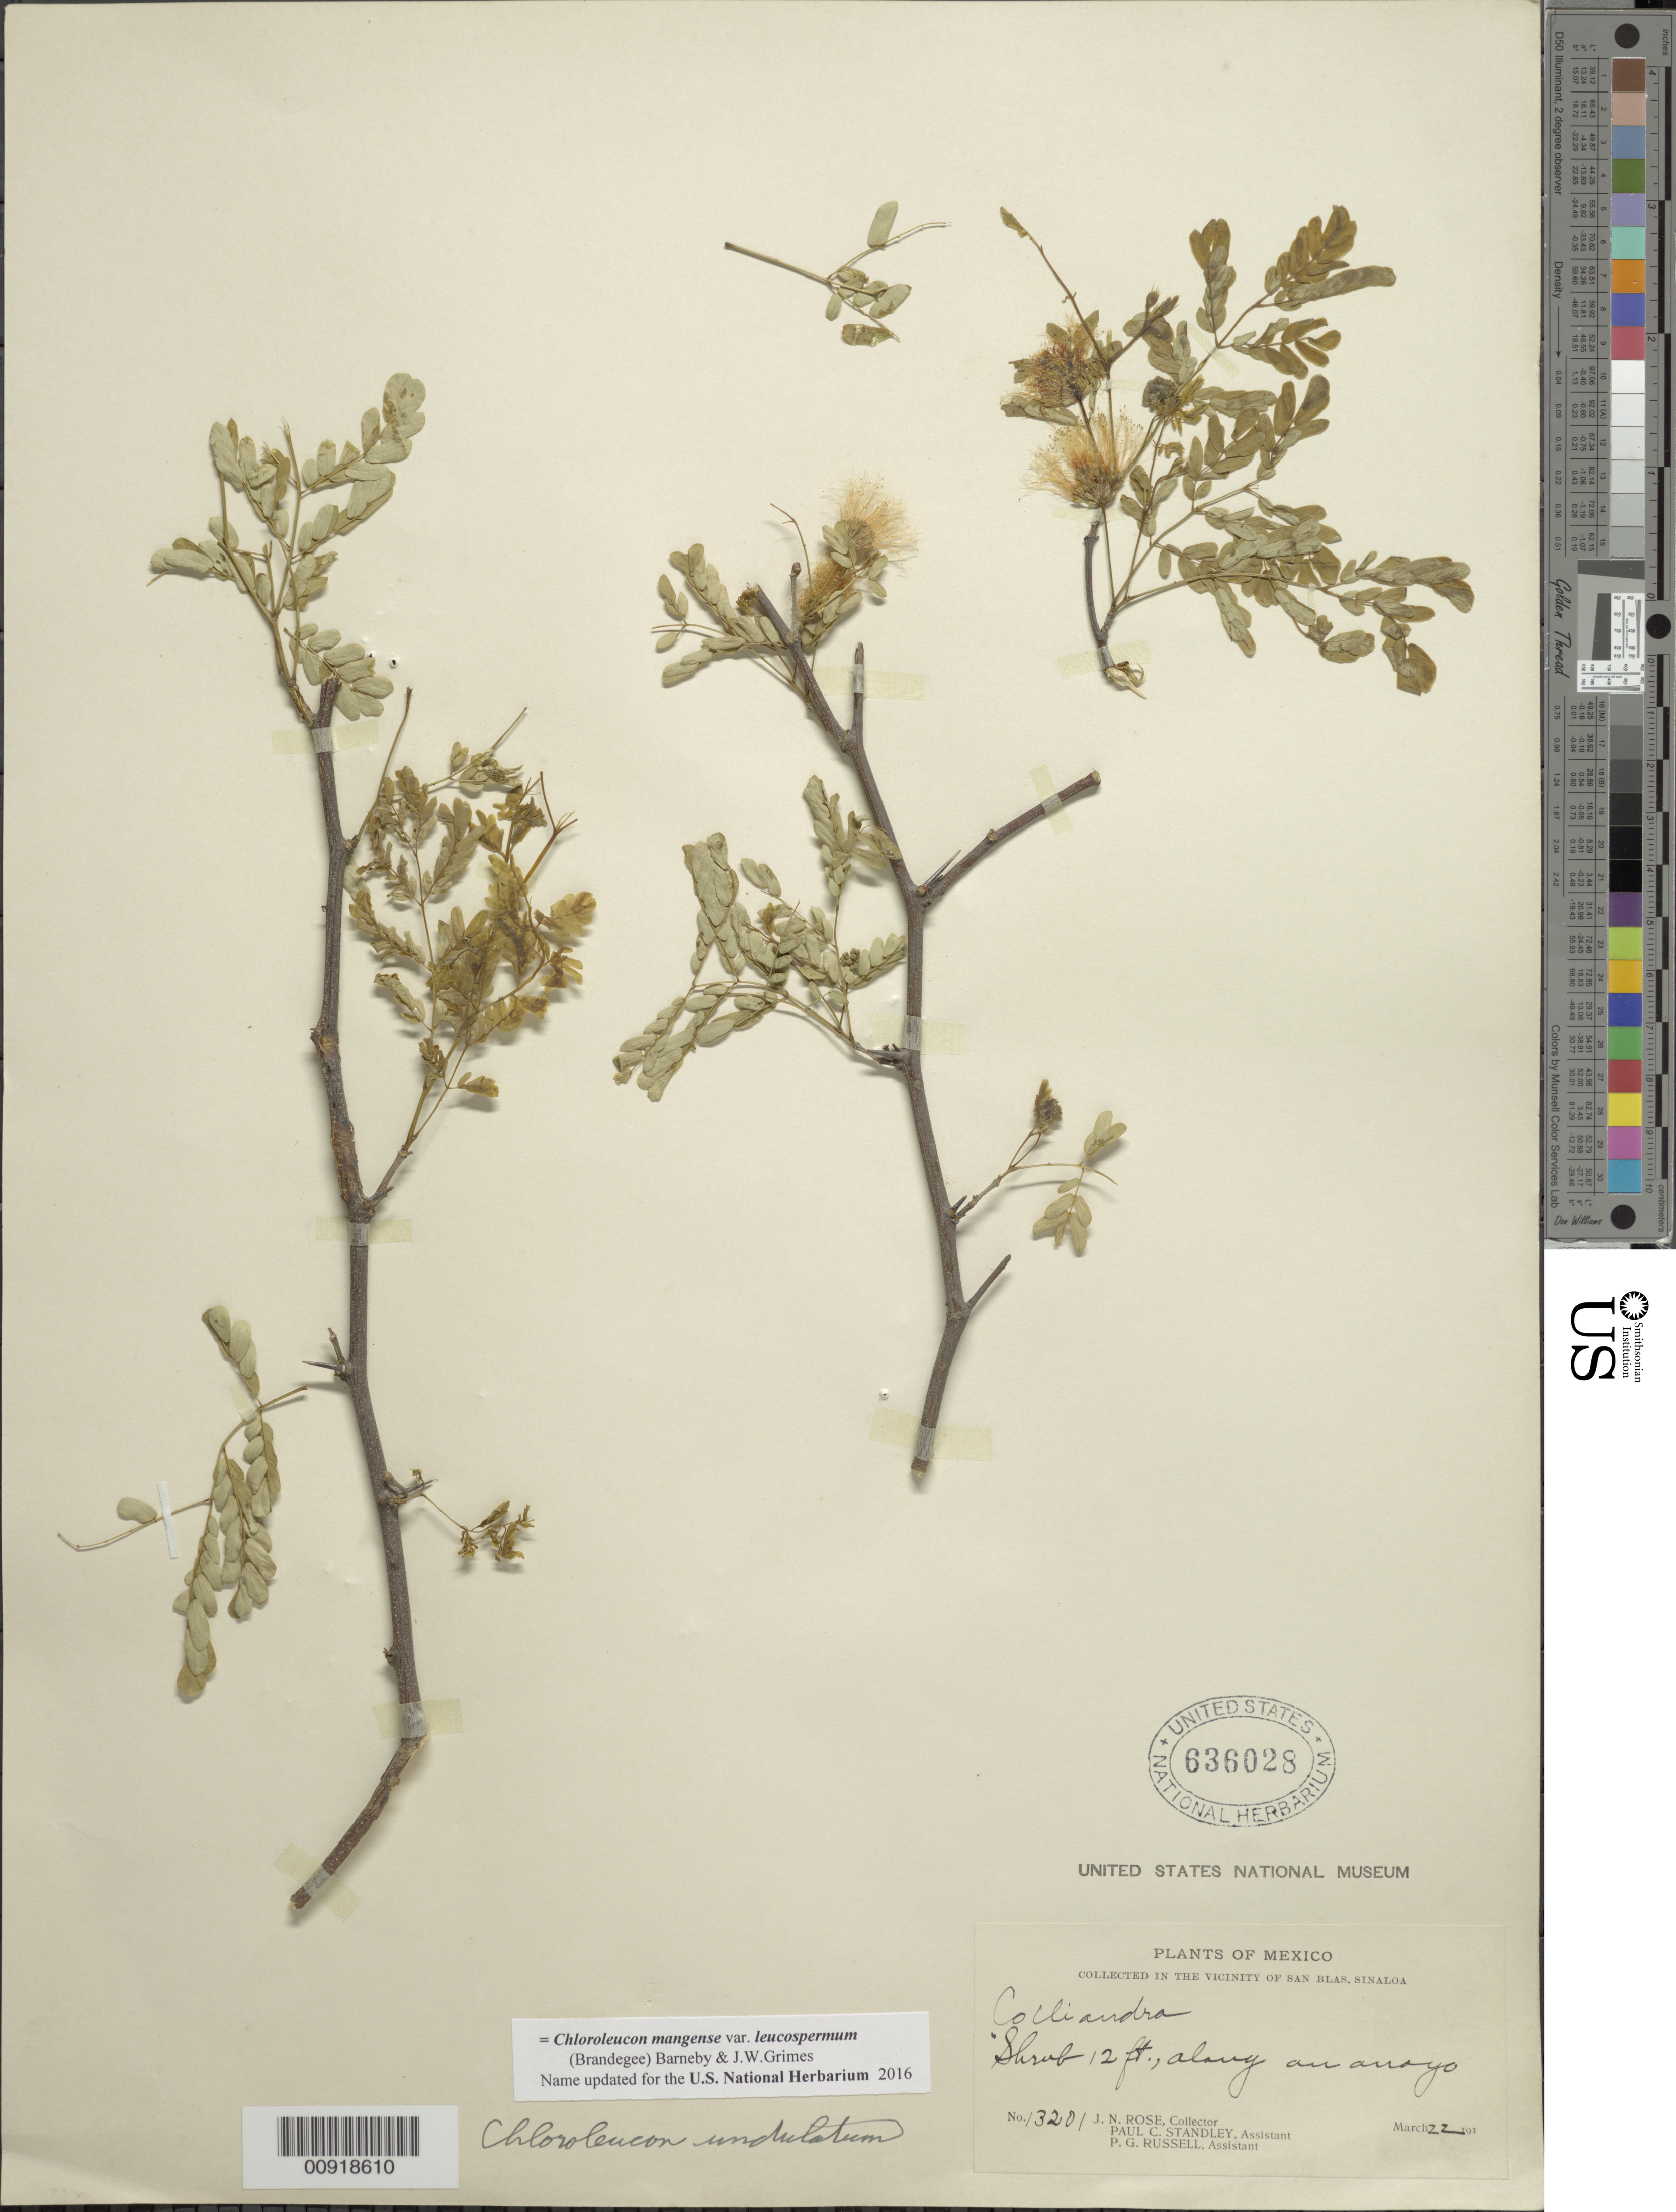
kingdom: Plantae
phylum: Tracheophyta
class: Magnoliopsida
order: Fabales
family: Fabaceae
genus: Chloroleucon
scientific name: Chloroleucon mangense var. leucospermum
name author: (Brandegee) Barneby & J.W. Grimes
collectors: J. N. Rose, P. C. Standley & P. G. Russell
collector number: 13201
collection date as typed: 22 Mar 191-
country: Mexico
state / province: Sinaloa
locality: In the vicinity of San Blas, Sinaloa.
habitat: Along an arroyo.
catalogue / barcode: US 636028